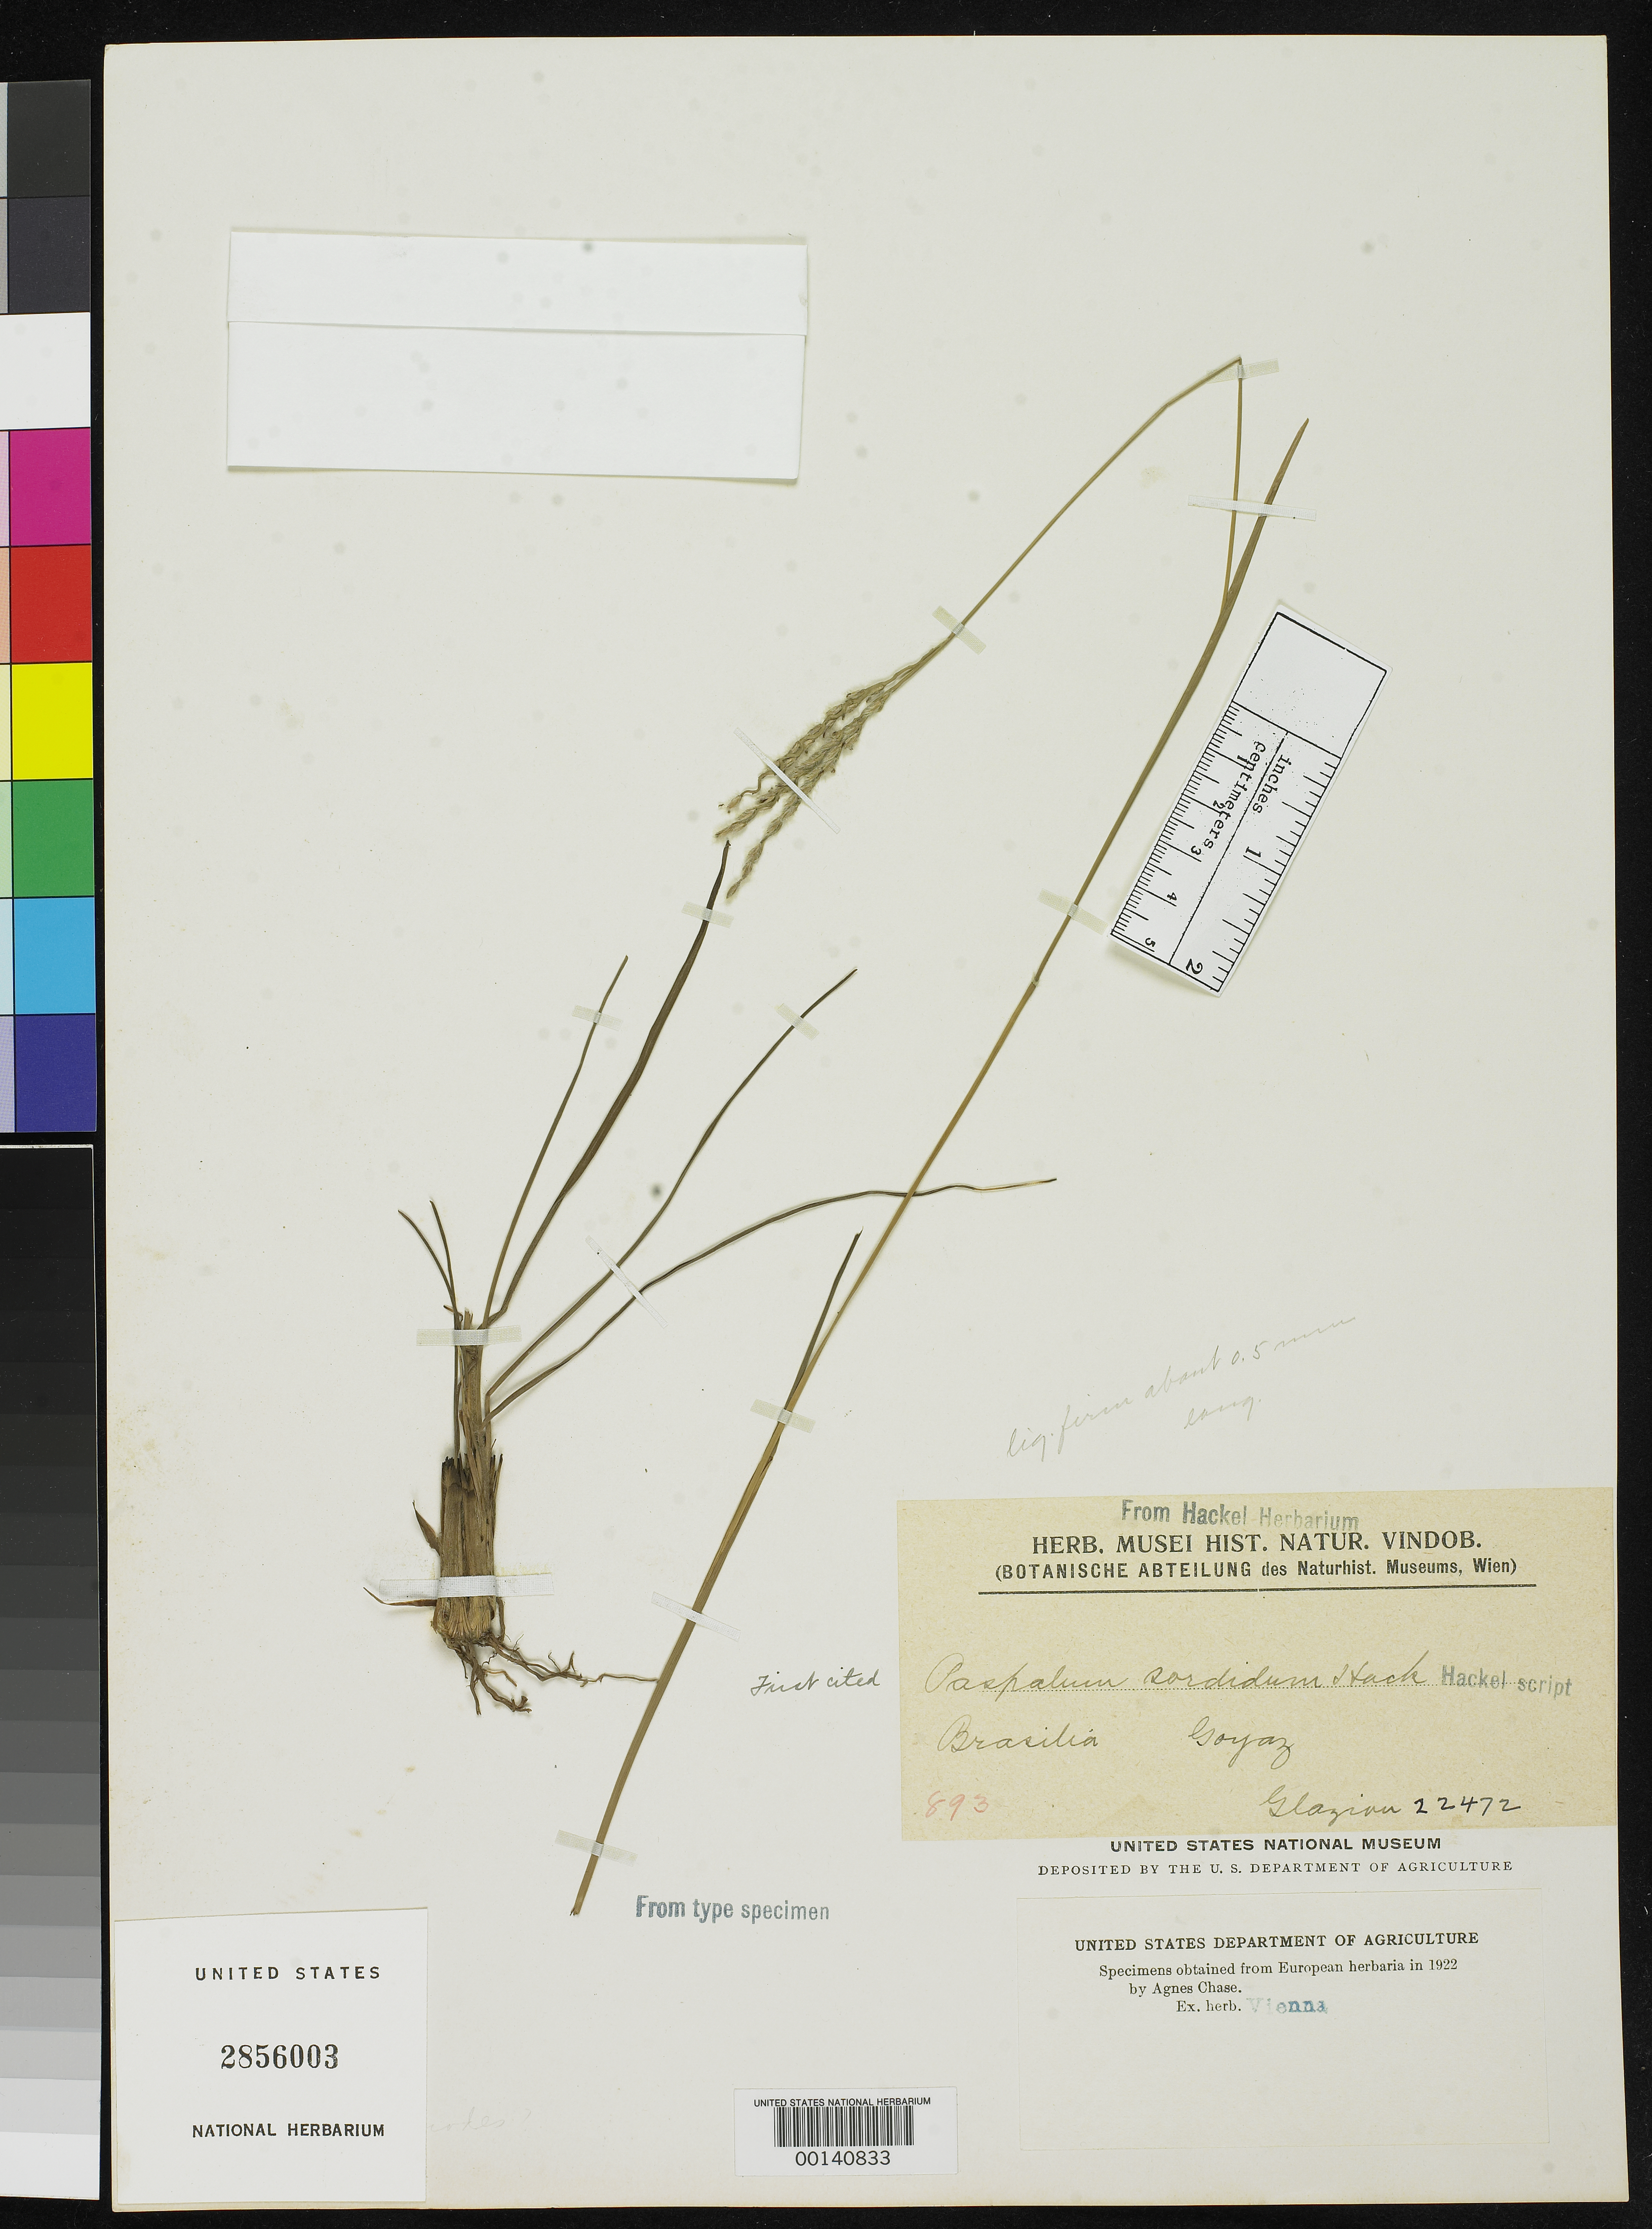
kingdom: Plantae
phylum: Tracheophyta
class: Liliopsida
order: Poales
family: Poaceae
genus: Paspalum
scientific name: Paspalum sordidum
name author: Hack.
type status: Isosyntype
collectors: A. F. M. Glaziou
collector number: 22472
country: Brazil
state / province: Goiás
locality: Inter Porto Imperial et Lunie, ad flum Tocantins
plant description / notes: Fragment of type specimen ex herb. Hackel (Vienna).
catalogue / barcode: US 2856003